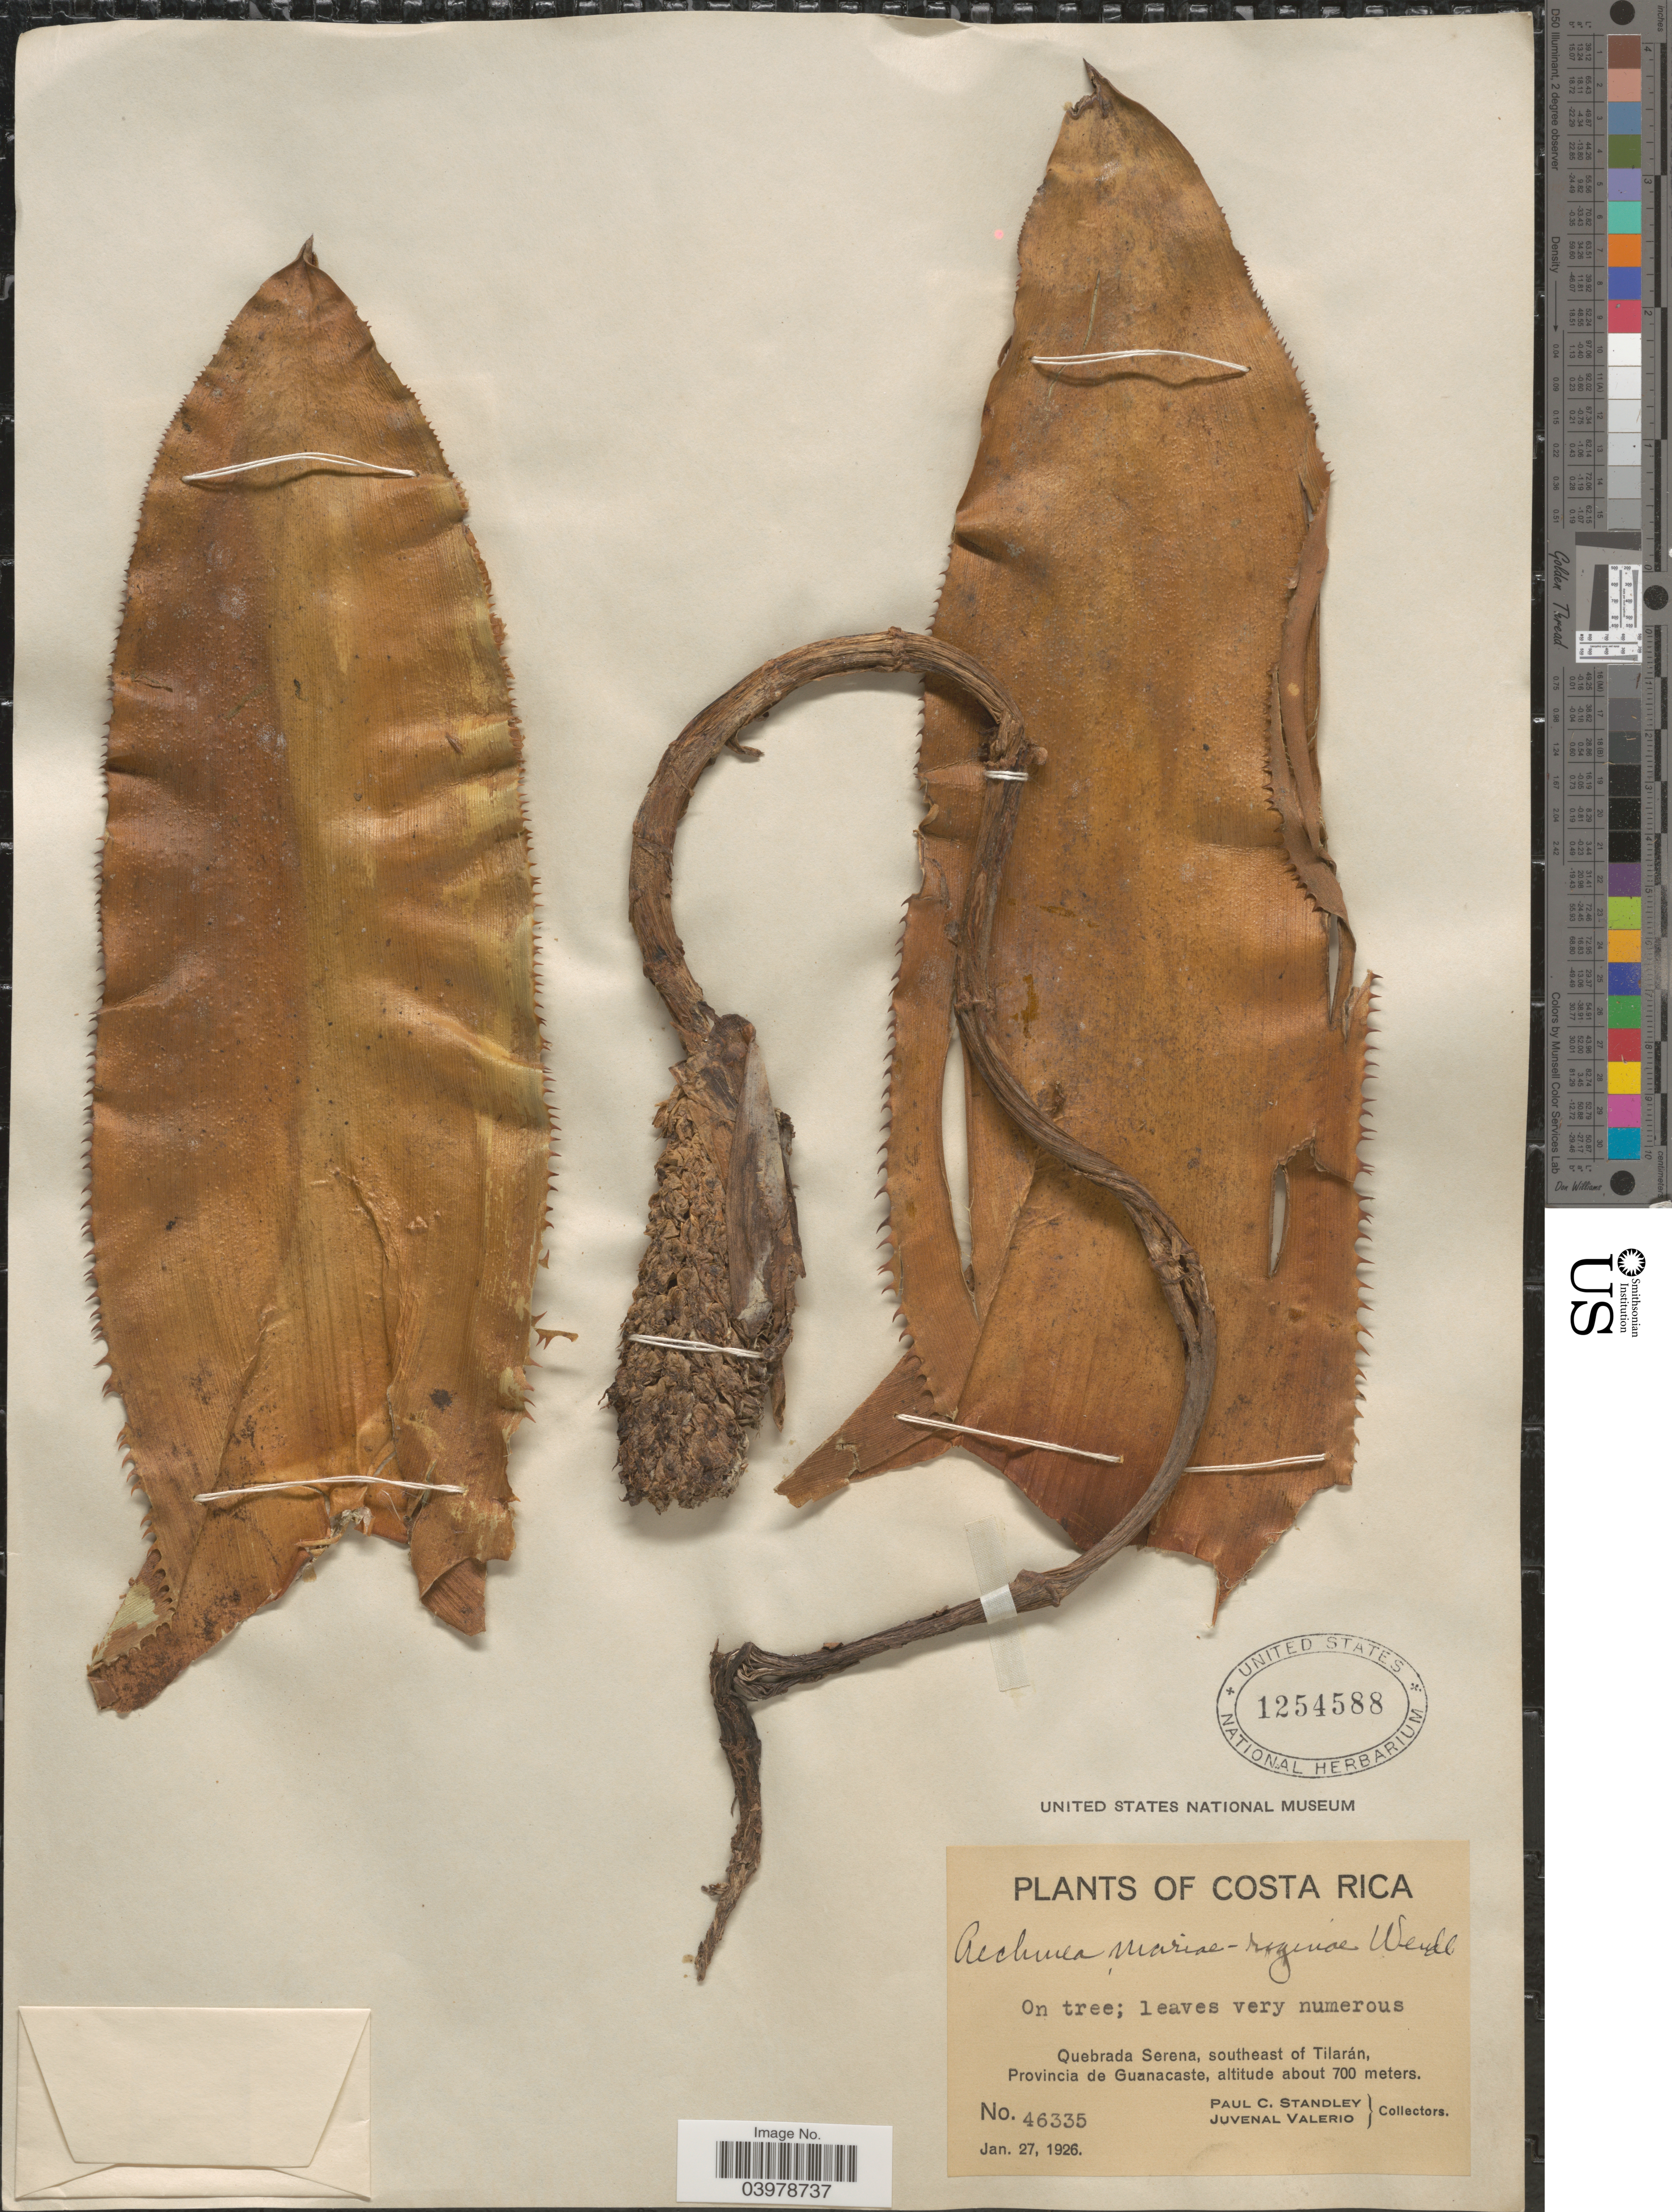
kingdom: Plantae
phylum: Tracheophyta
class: Liliopsida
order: Poales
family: Bromeliaceae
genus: Aechmea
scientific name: Aechmea mariae-reginae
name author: H. Wendl.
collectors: P. C. Standley & J. Valerio R.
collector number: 46335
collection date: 1926-01-27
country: Costa Rica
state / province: Guanacaste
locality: Quebrada Serena, southeast of Tilarán.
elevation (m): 700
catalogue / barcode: US 1254588